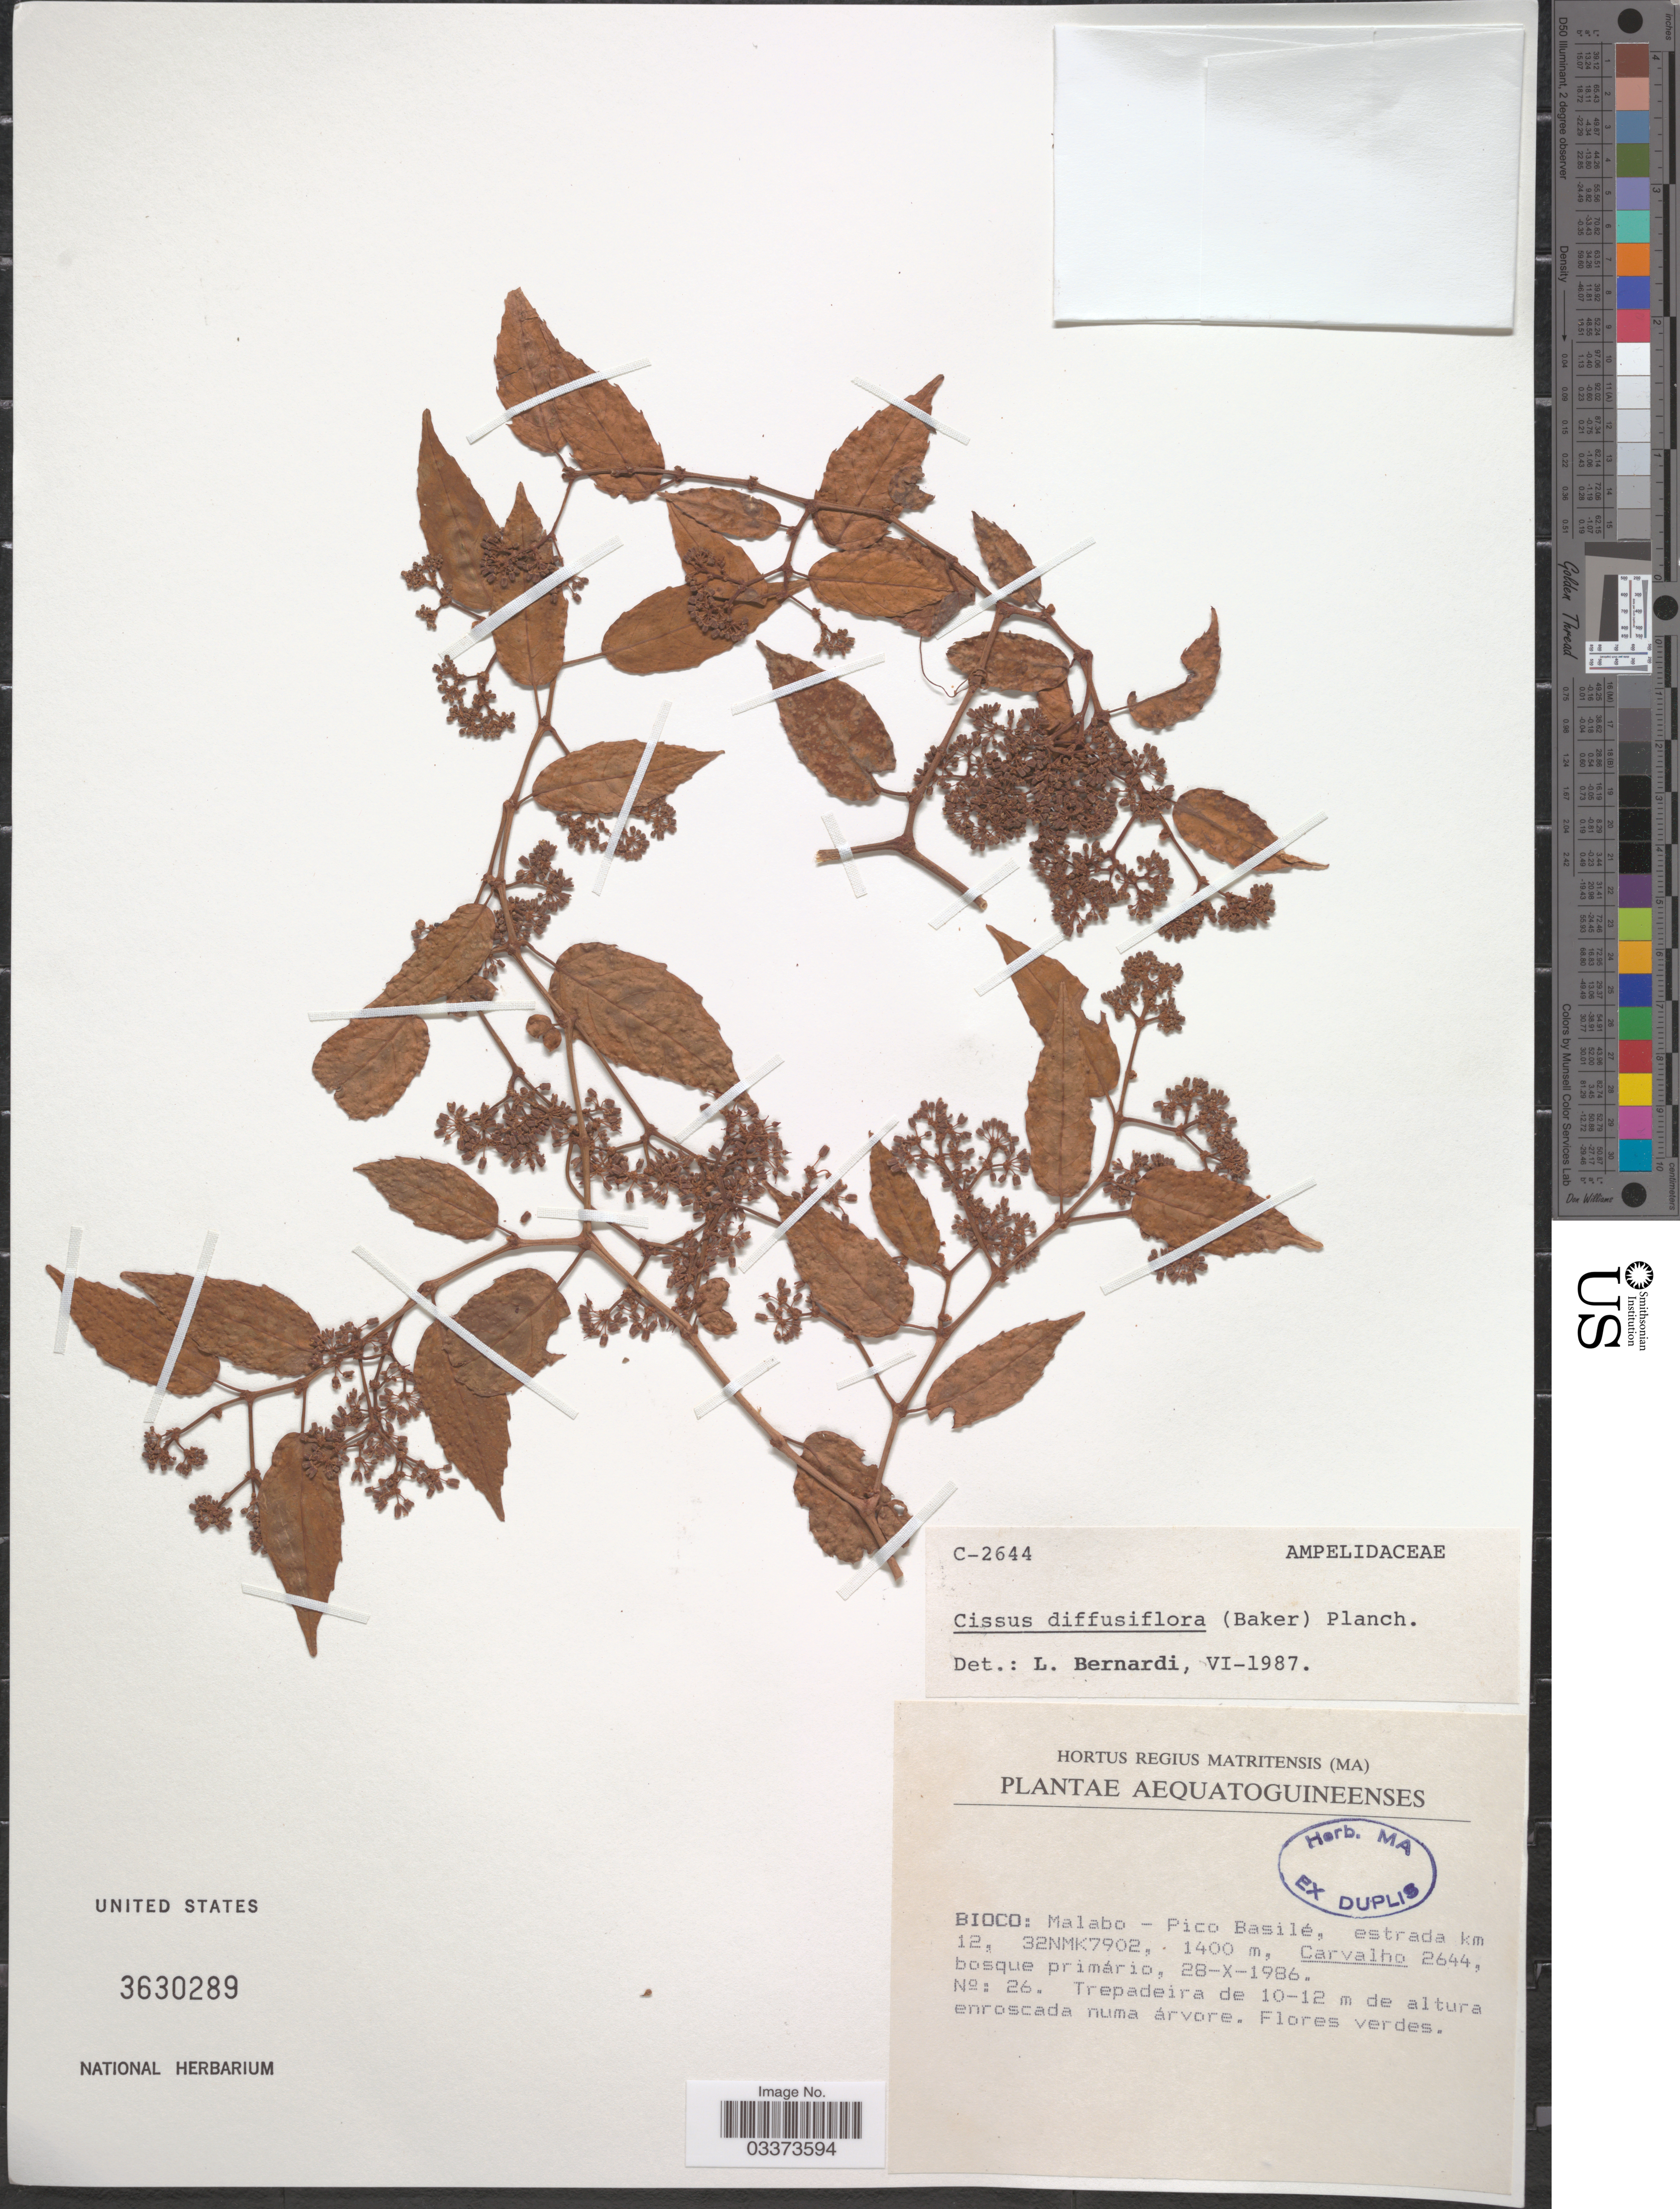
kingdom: Plantae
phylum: Tracheophyta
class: Magnoliopsida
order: Vitales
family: Vitaceae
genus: Cissus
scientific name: Cissus diffusiflora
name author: (Baker) Planch.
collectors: Carvalho, --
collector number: C-2644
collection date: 1986-10-28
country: Equatorial Guinea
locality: Aequatoguineenses. Bioco: Malabo - Pico Basilé, estrada km 12, 32NMK7902.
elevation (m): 1400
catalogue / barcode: US 3630289